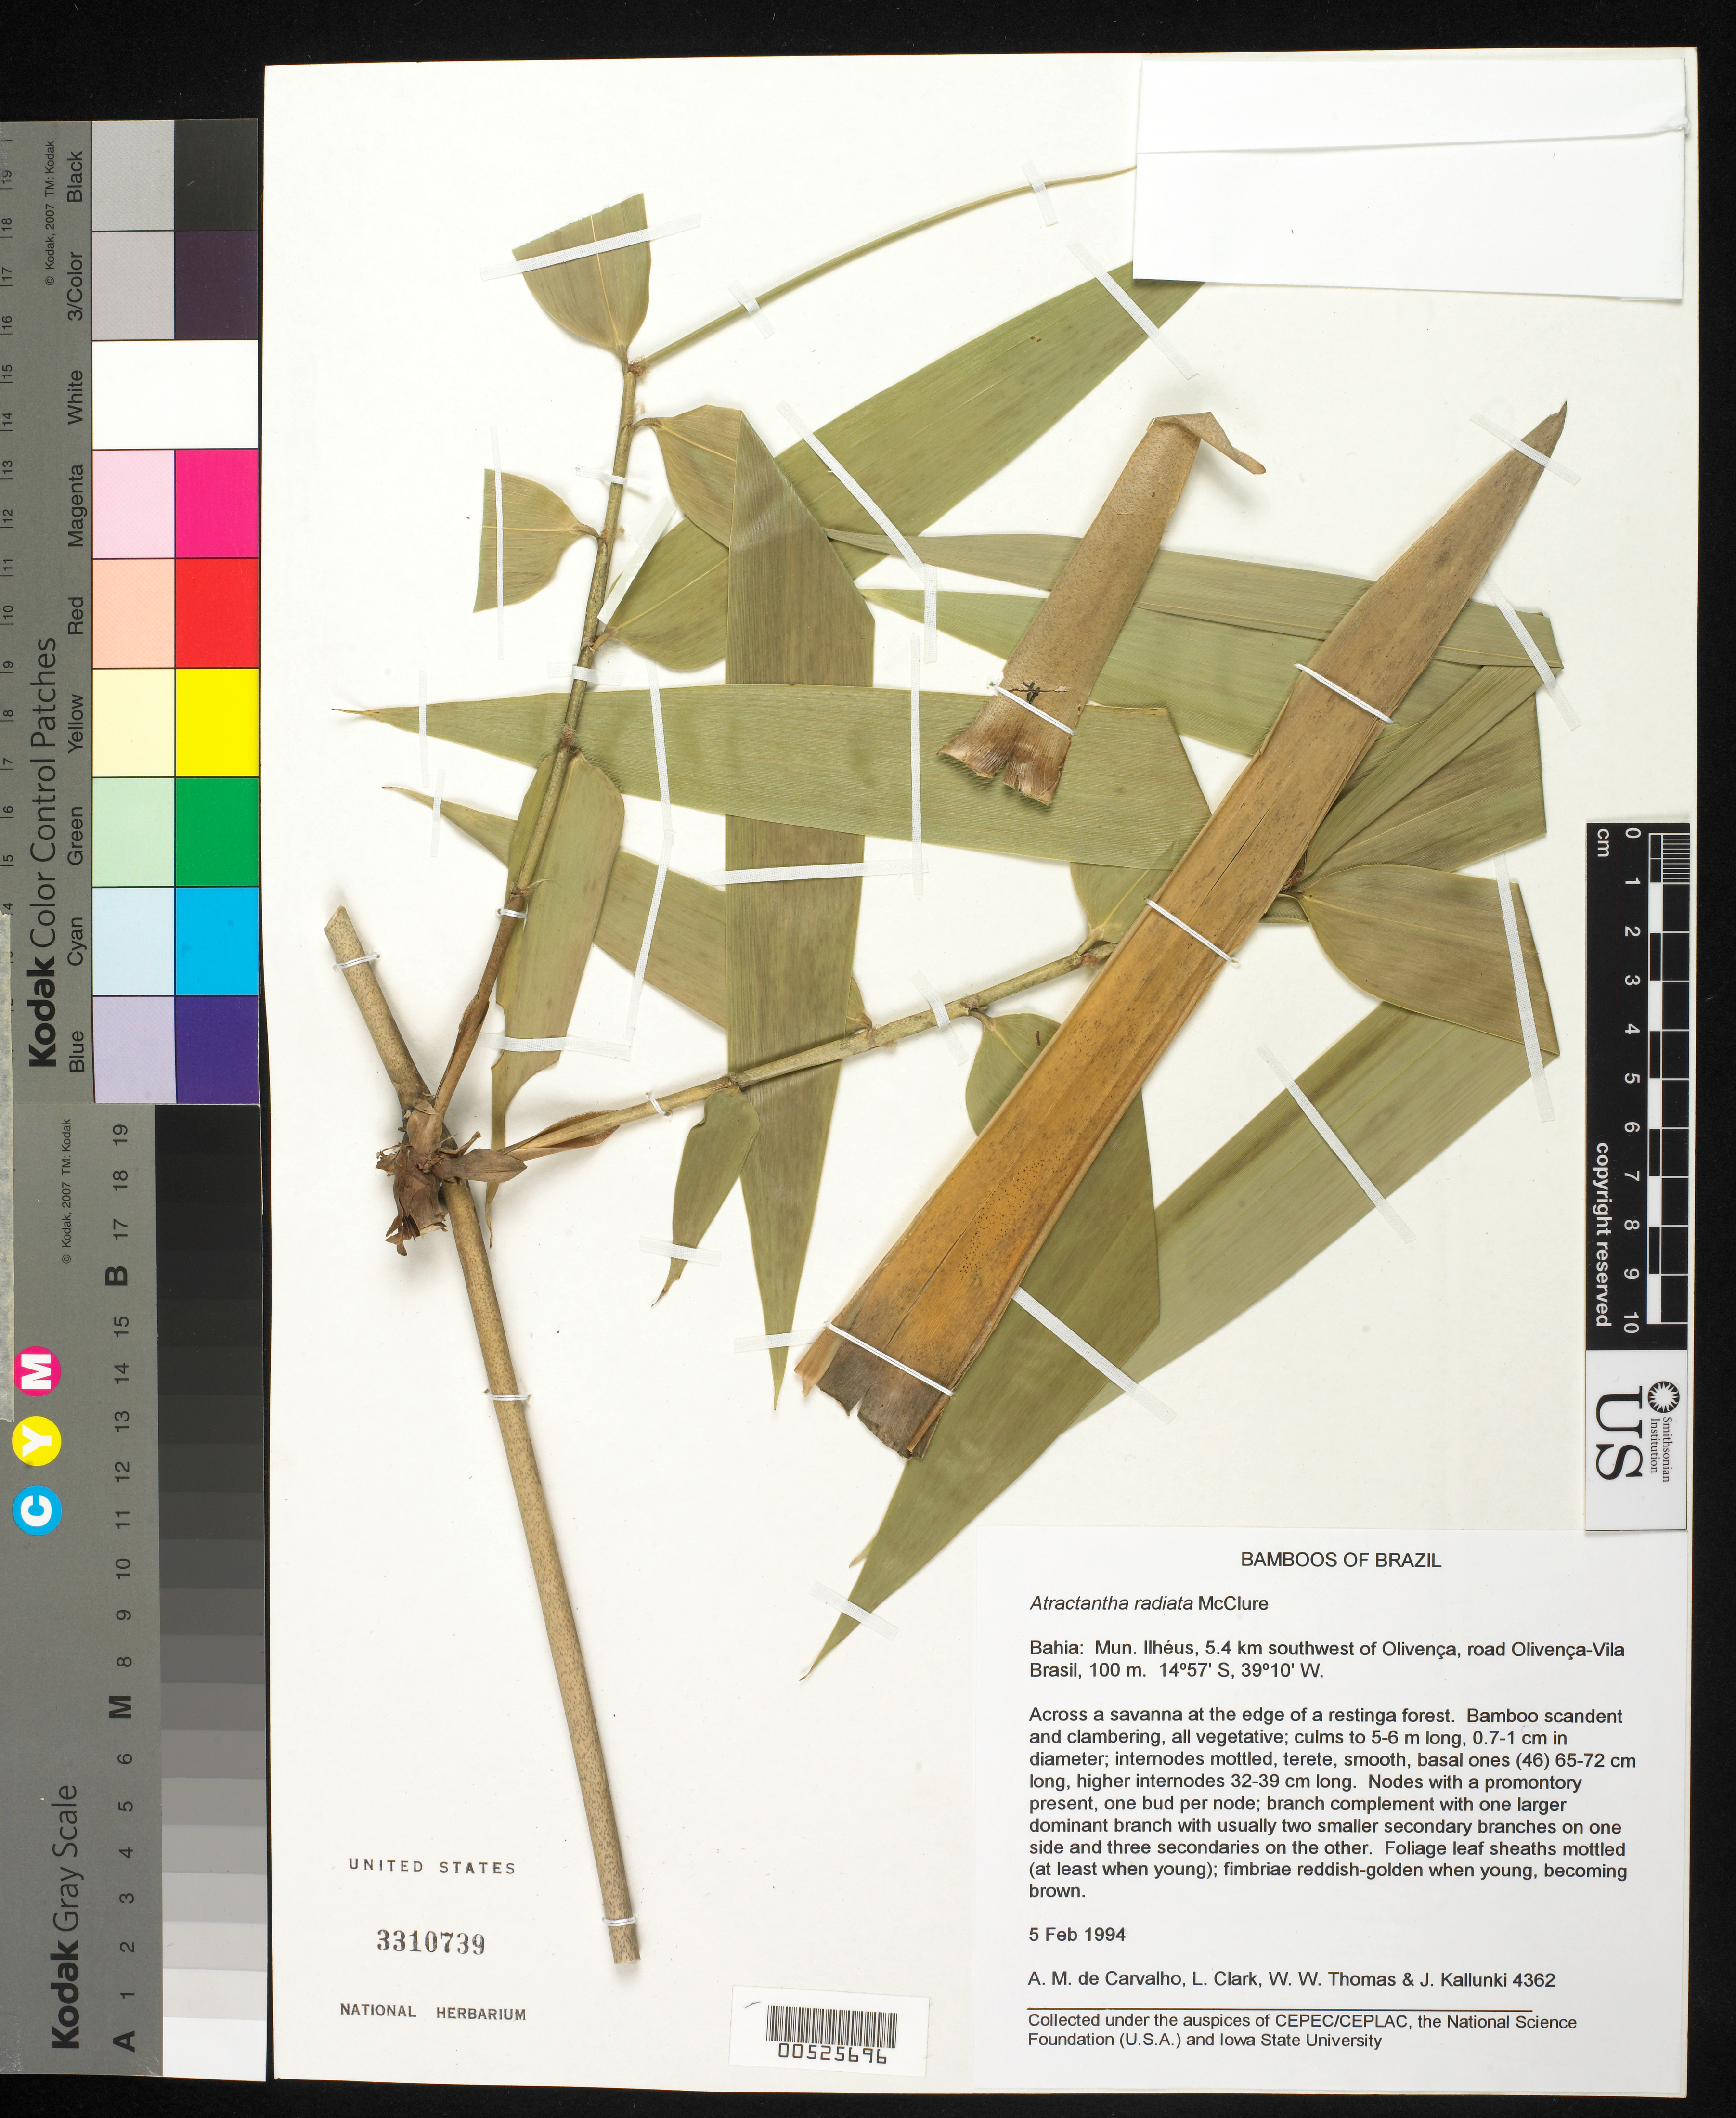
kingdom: Plantae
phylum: Tracheophyta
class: Liliopsida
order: Poales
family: Poaceae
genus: Atractantha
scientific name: Atractantha radiata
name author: McClure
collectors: A. M. Carvalho, L. G. Clark, W. W. Thomas & J. Kallunki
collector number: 4362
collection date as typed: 05 Feb 1994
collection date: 1994-02-05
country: Brazil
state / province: Bahia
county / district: Ilhéus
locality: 5.4 km sw of olivenca, road olivenca - vila brasil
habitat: Across a savanna at the edge of a restinga forest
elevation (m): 100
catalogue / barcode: US 3310739